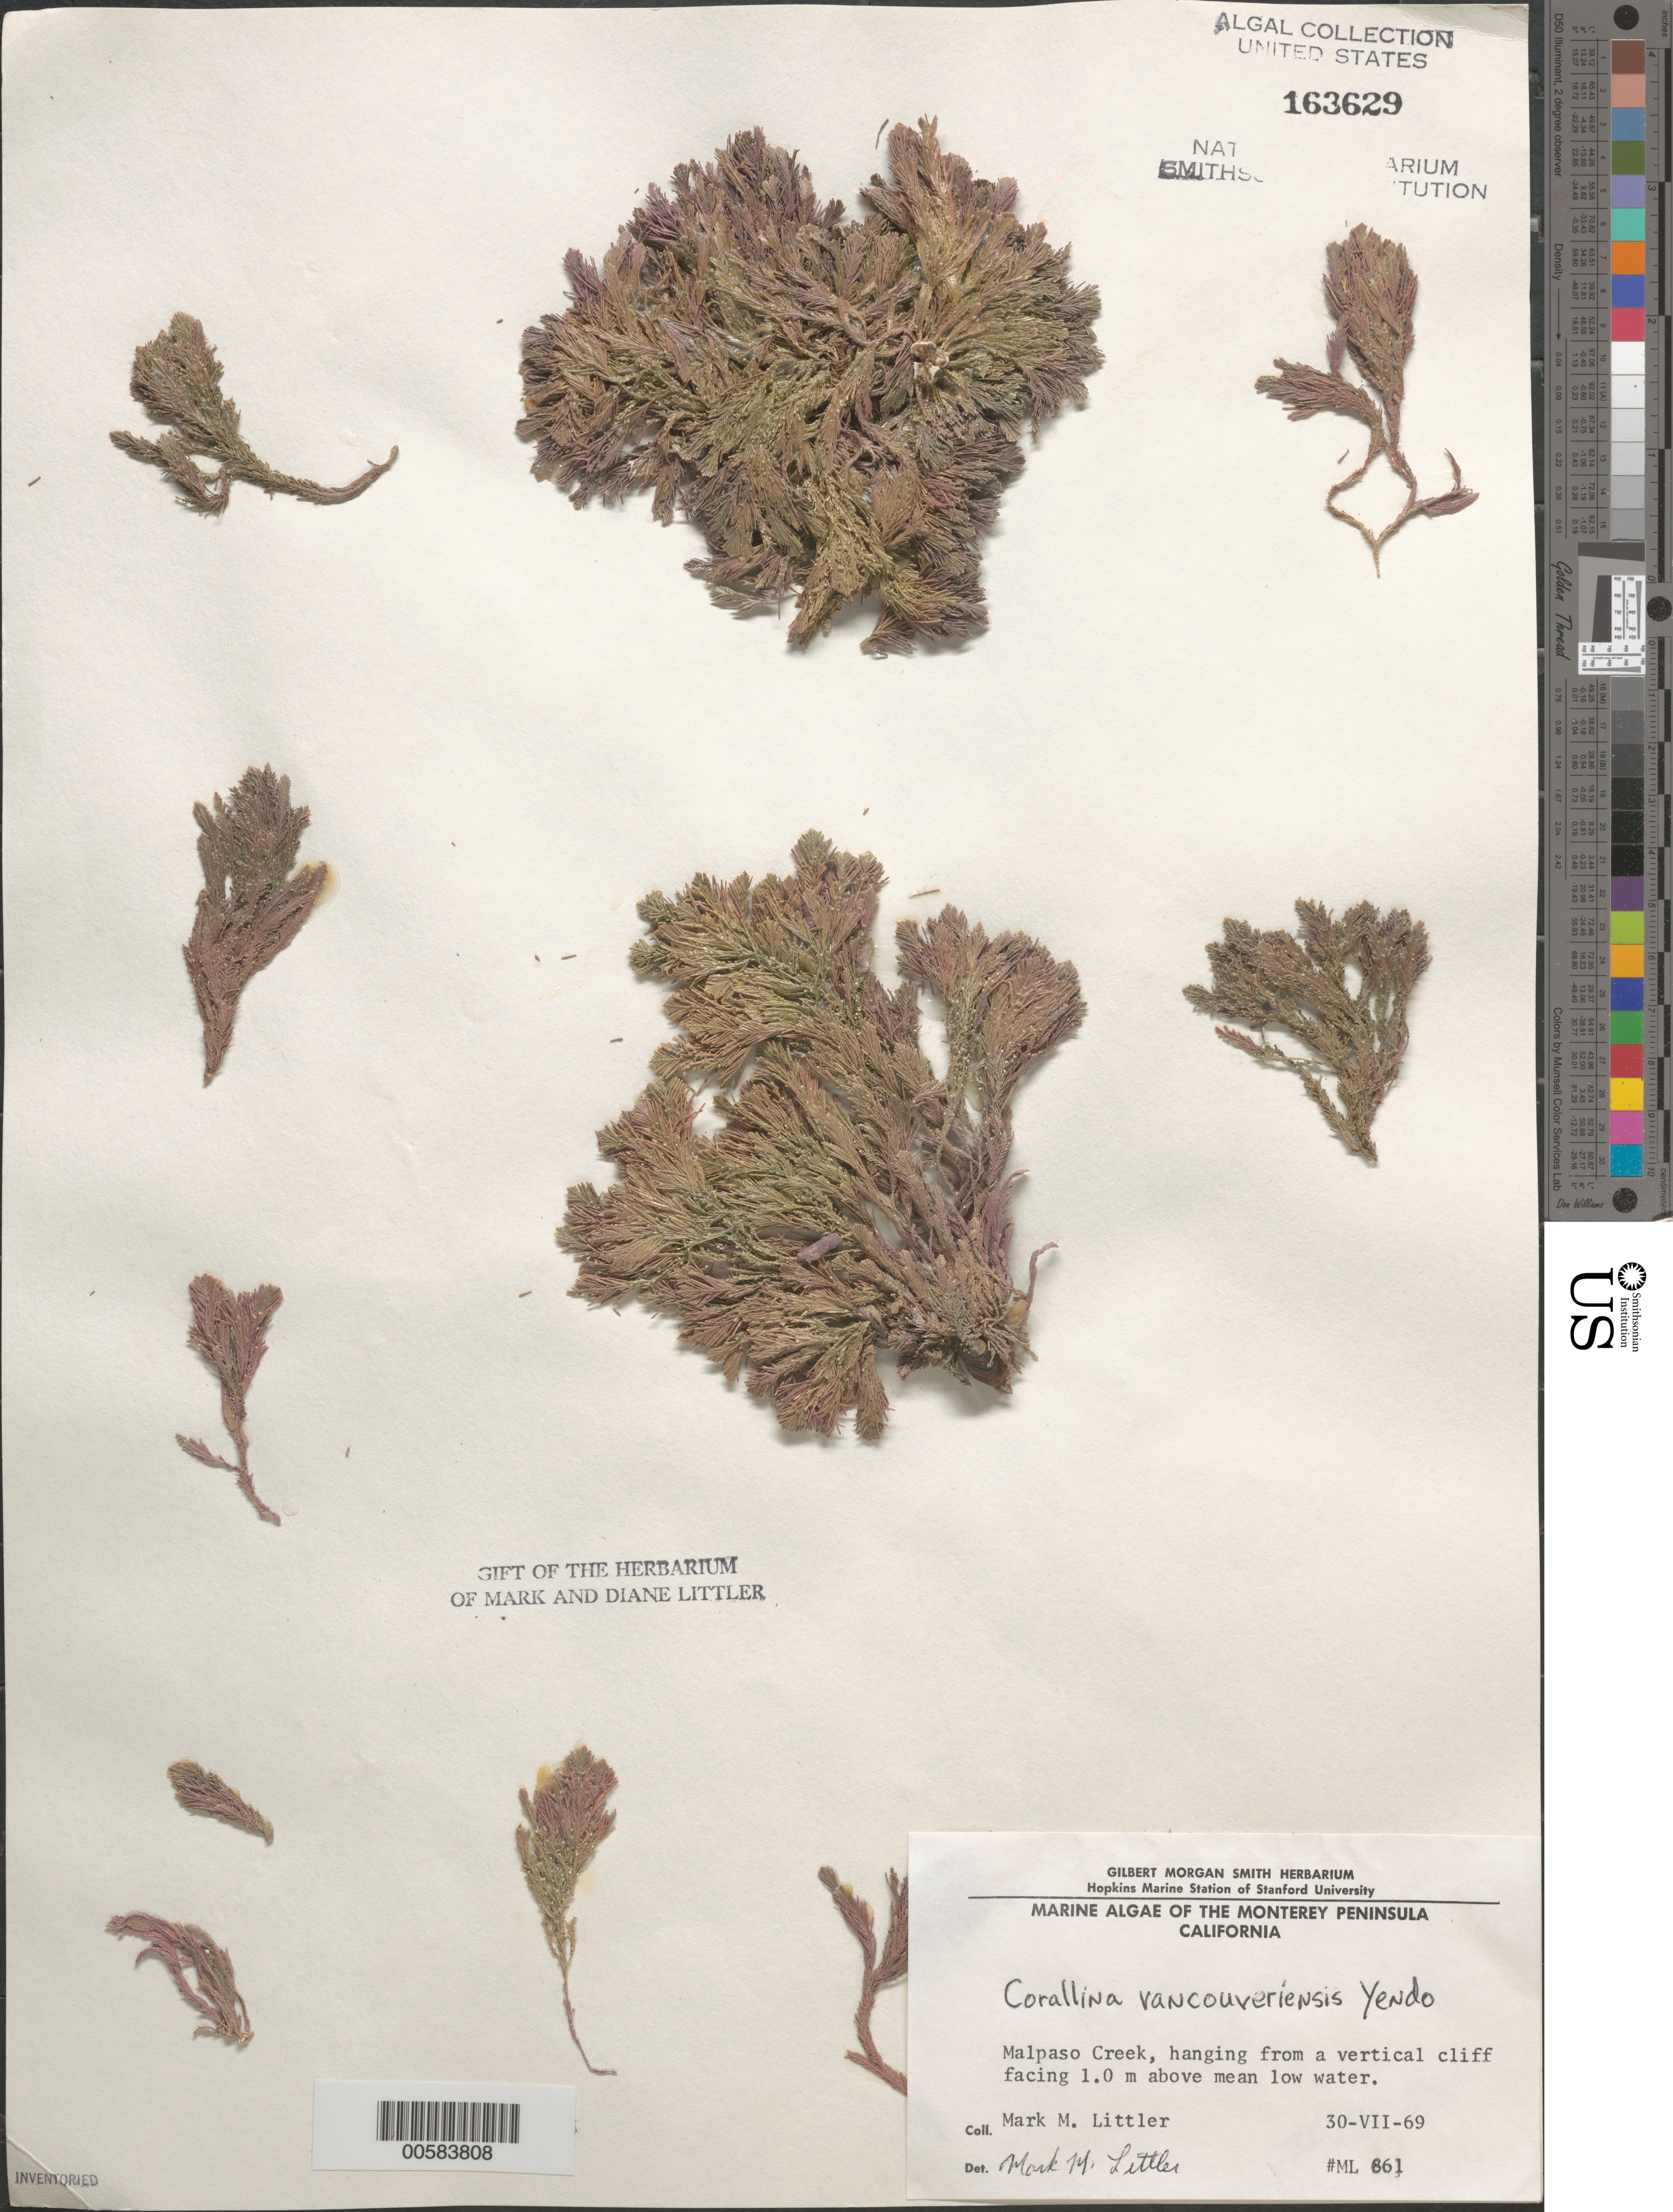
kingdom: Plantae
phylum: Rhodophyta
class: Florideophyceae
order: Corallinales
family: Corallinaceae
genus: Corallina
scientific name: Corallina vancouveriensis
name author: Yendo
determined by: Littler, M. M.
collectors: M. M. Littler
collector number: ML 861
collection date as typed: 30 Jul 1969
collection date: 1969-07-30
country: United States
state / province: California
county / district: Monterey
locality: Malpaso Creek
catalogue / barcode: US 163629